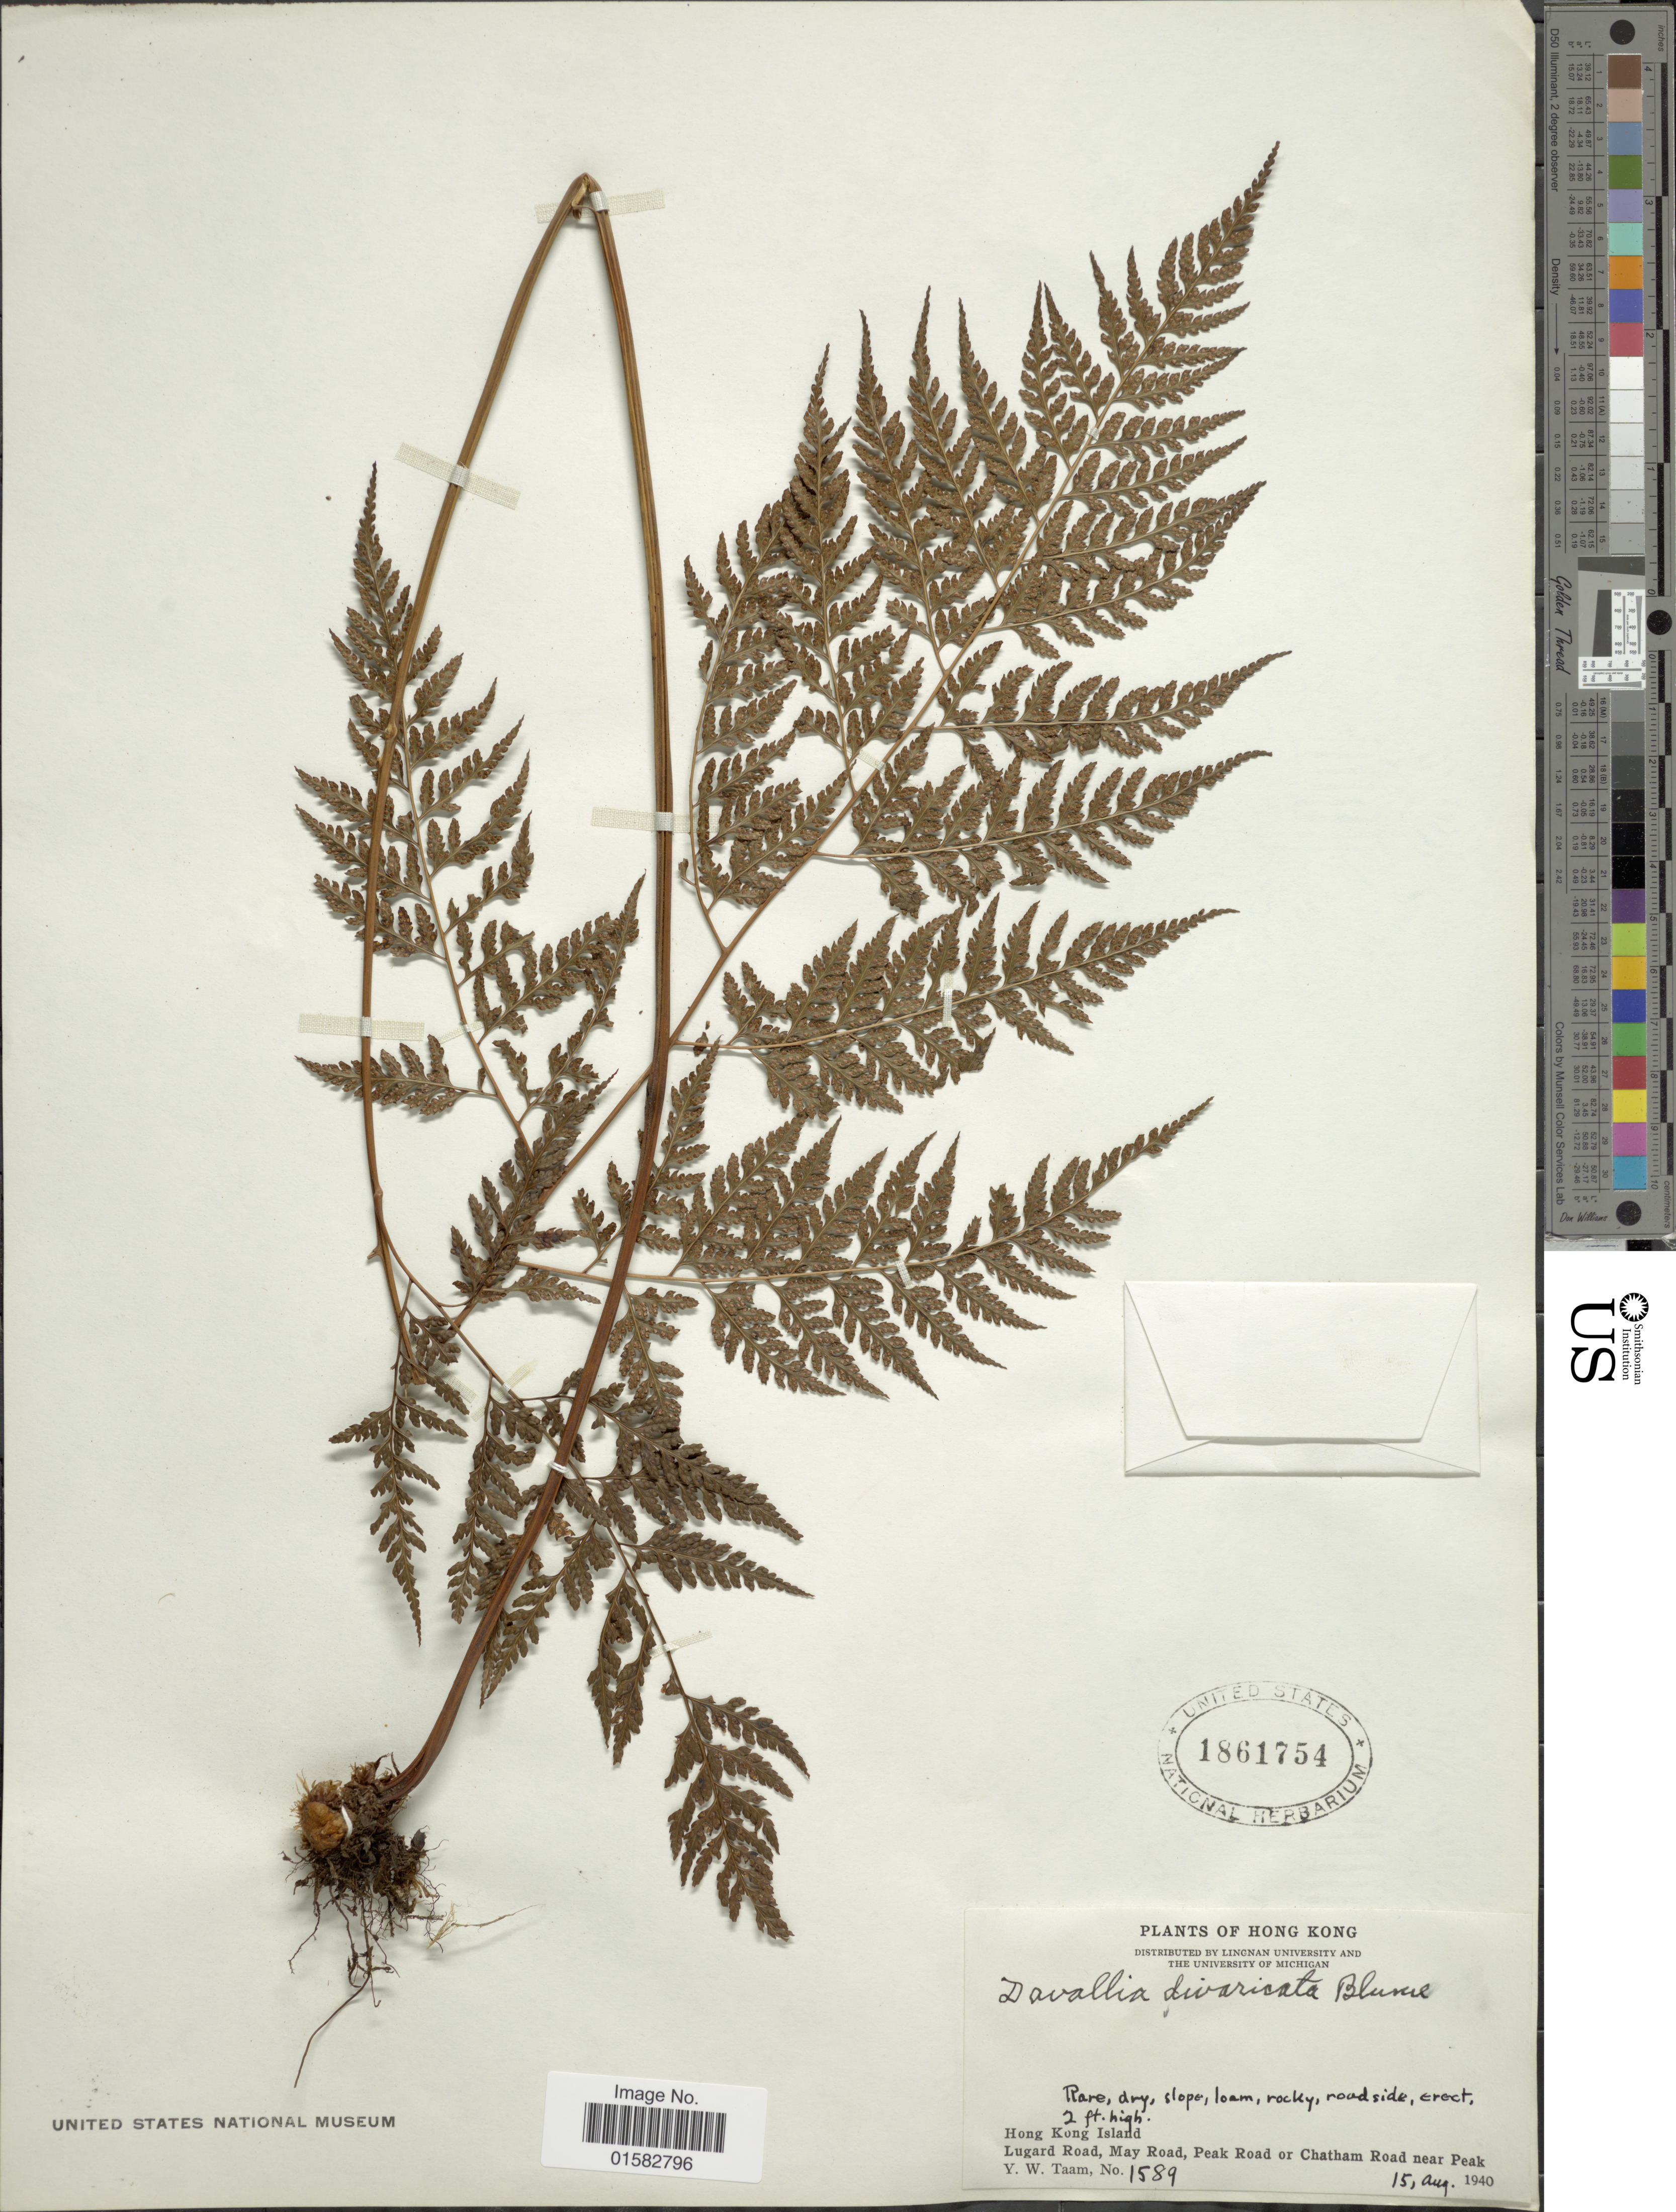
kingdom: Plantae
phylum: Tracheophyta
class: Polypodiopsida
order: Polypodiales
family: Davalliaceae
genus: Davallia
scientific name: Davallia divaricata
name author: Blume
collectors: Y. W. Taam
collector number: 1589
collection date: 1940-08-15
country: China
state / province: Hong Kong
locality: Hong Kong Island, Lugard Road May road, Peak Road or Chatham road near Peak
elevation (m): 1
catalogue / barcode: US 1861754